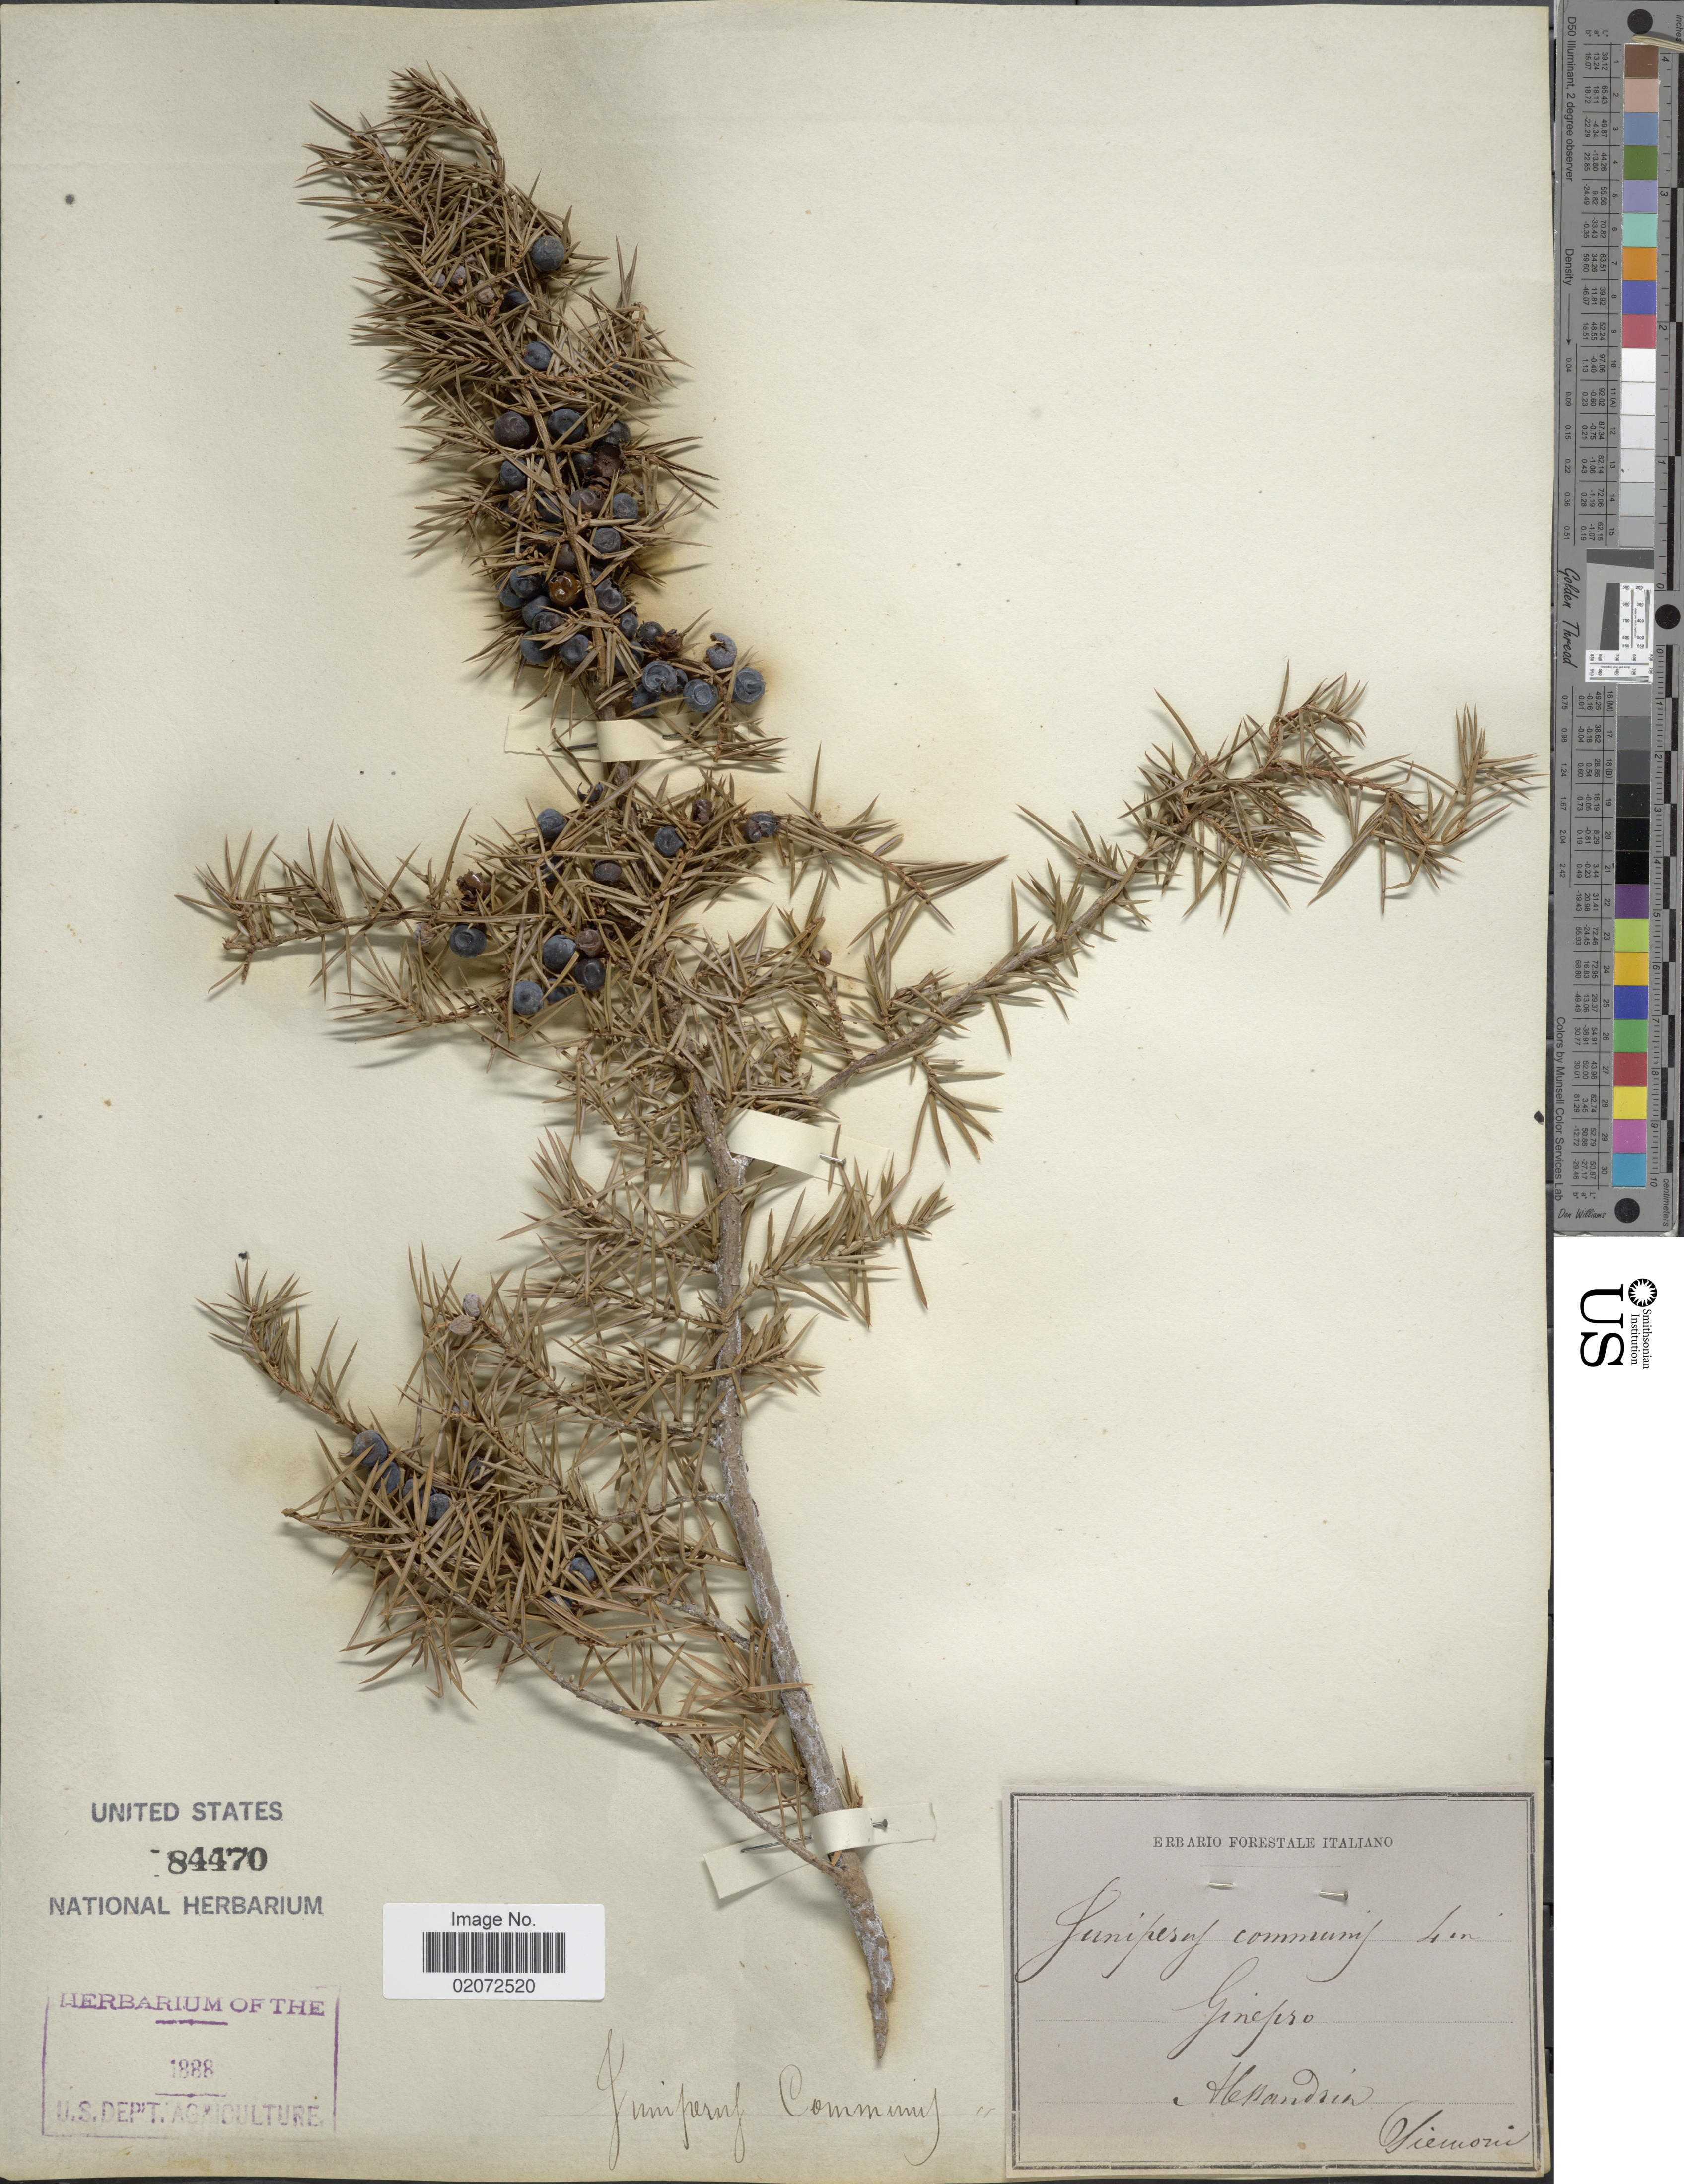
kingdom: Plantae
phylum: Tracheophyta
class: Pinopsida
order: Pinales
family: Cupressaceae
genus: Juniperus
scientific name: Juniperus communis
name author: L.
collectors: Siemoni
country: Italy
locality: Ginepro. Hemondin [interpreted]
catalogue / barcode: US 84470